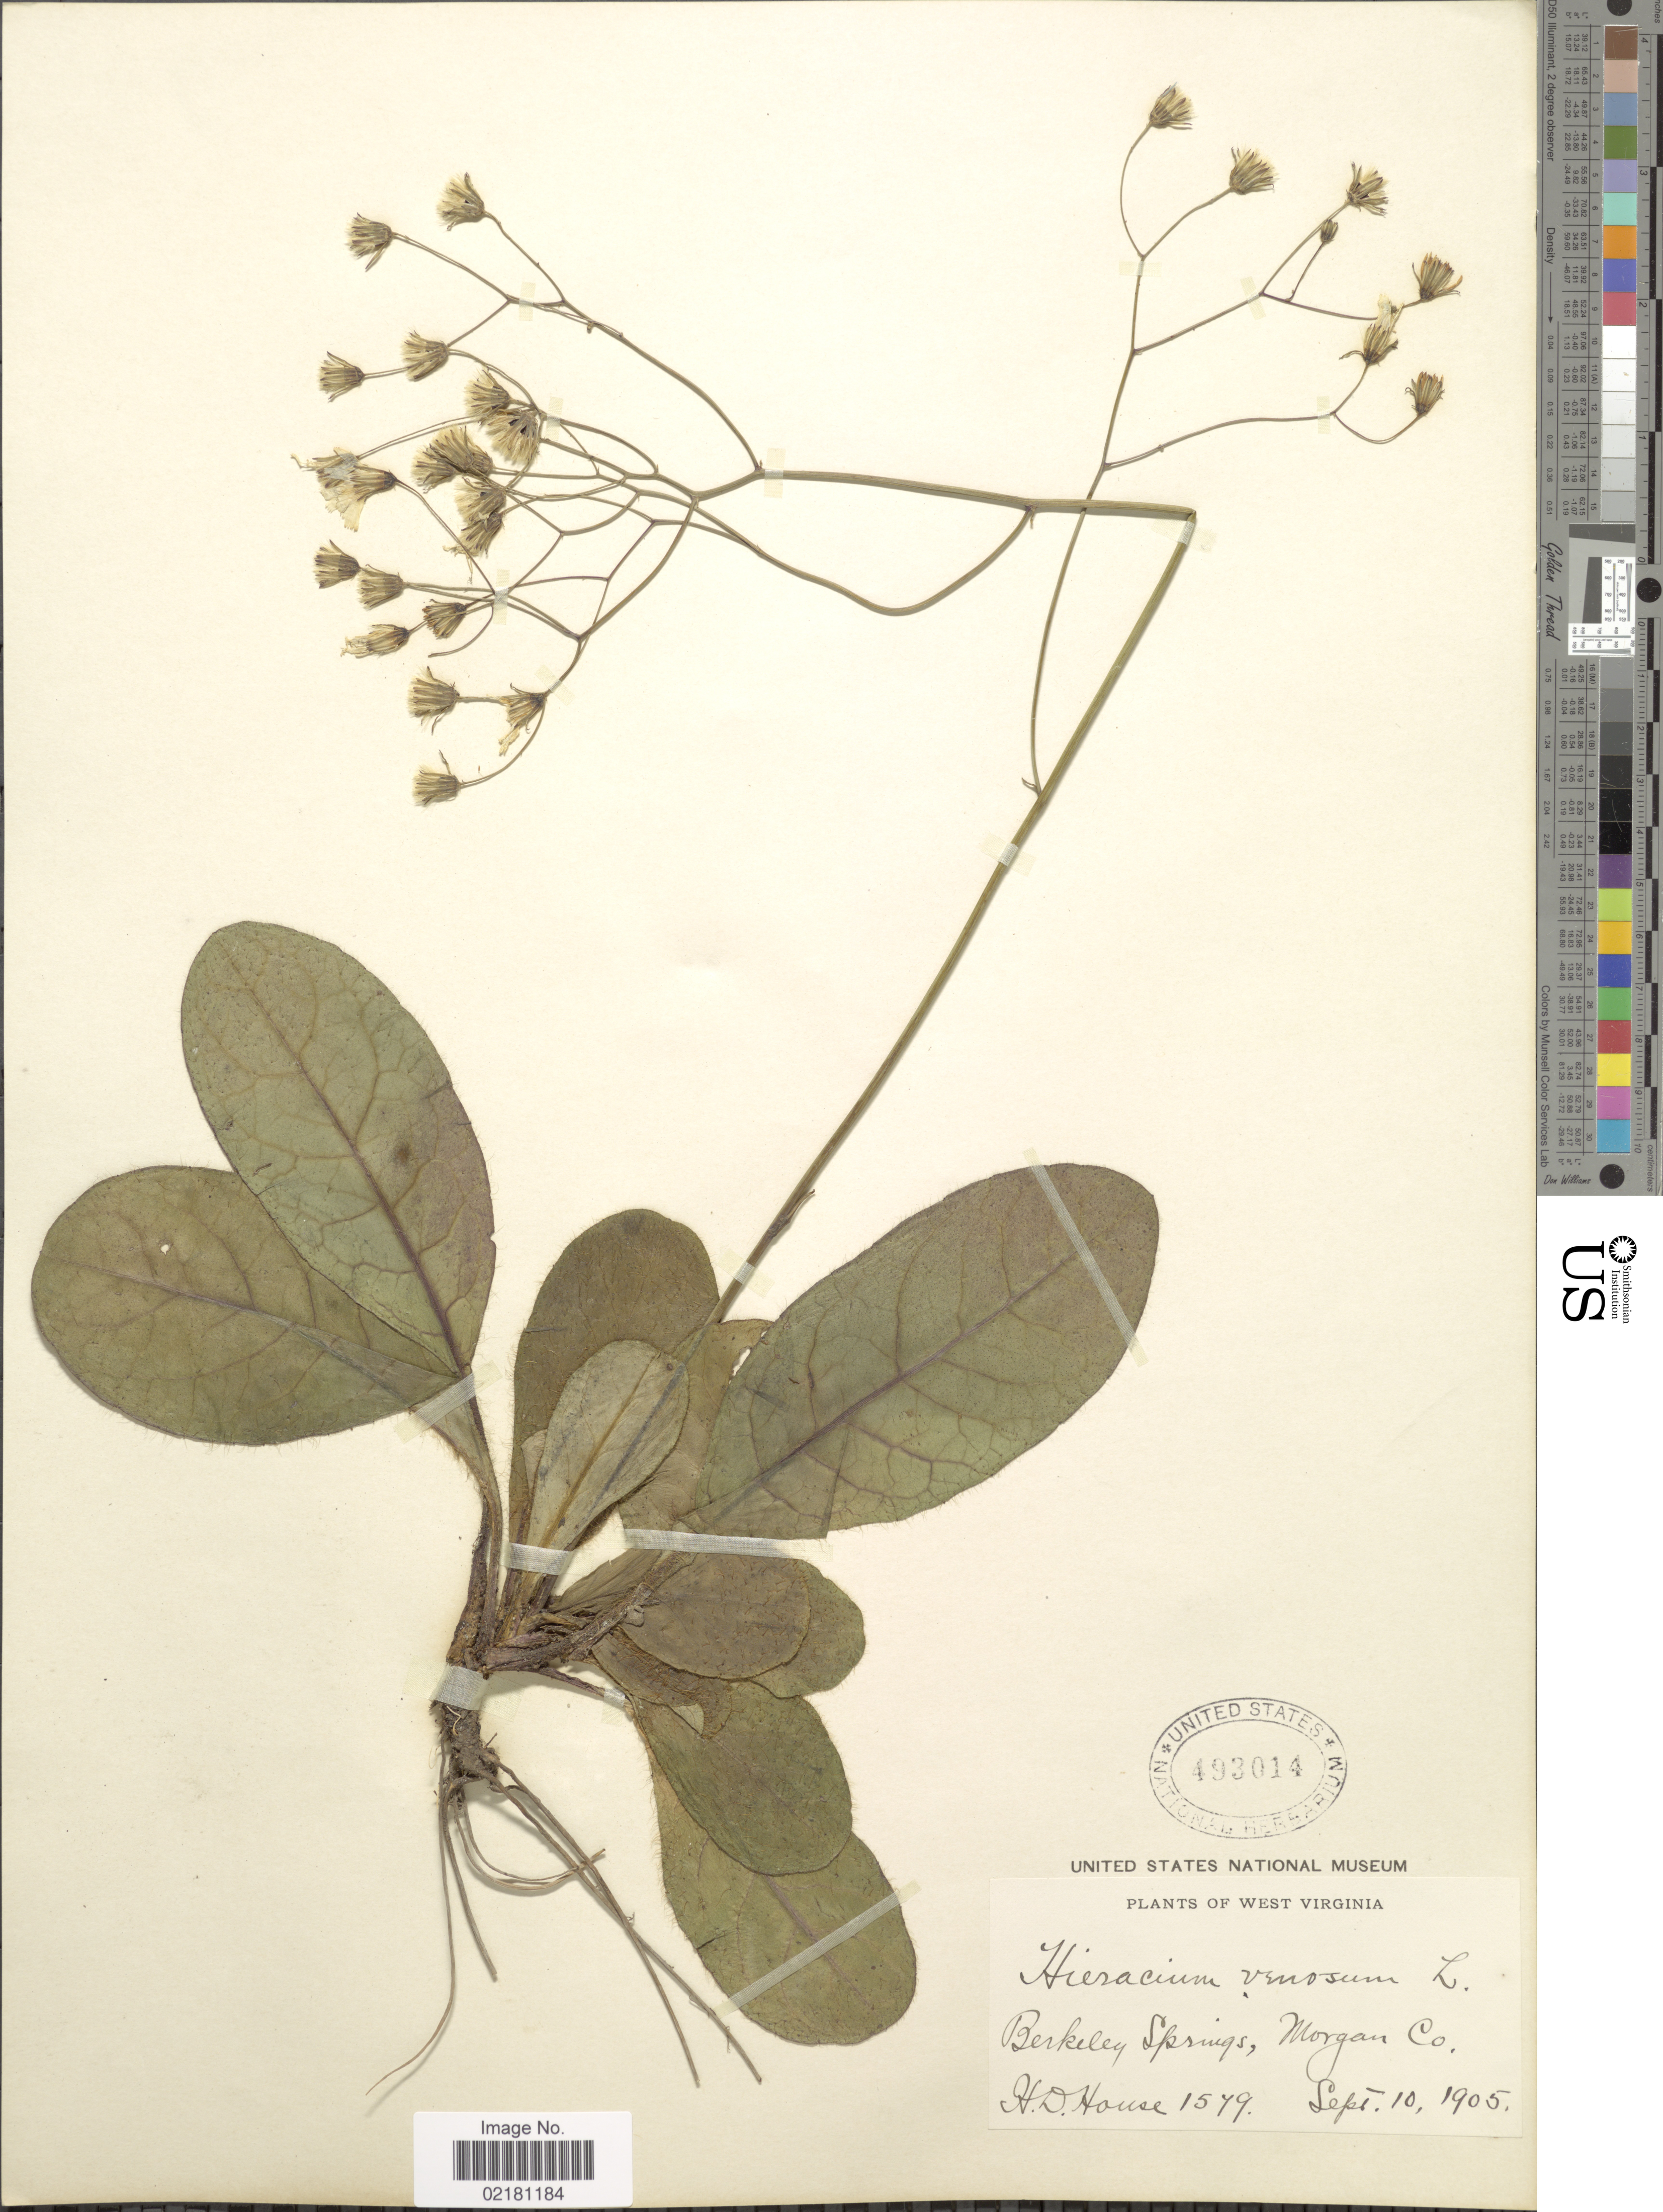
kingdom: Plantae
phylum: Tracheophyta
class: Magnoliopsida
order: Asterales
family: Asteraceae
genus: Hieracium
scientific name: Hieracium venosum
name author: L.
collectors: H. D. House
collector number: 1579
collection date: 1905-09-10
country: United States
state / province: West Virginia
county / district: Morgan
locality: Berkeley Springs, Morgan Co.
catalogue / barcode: US 493014